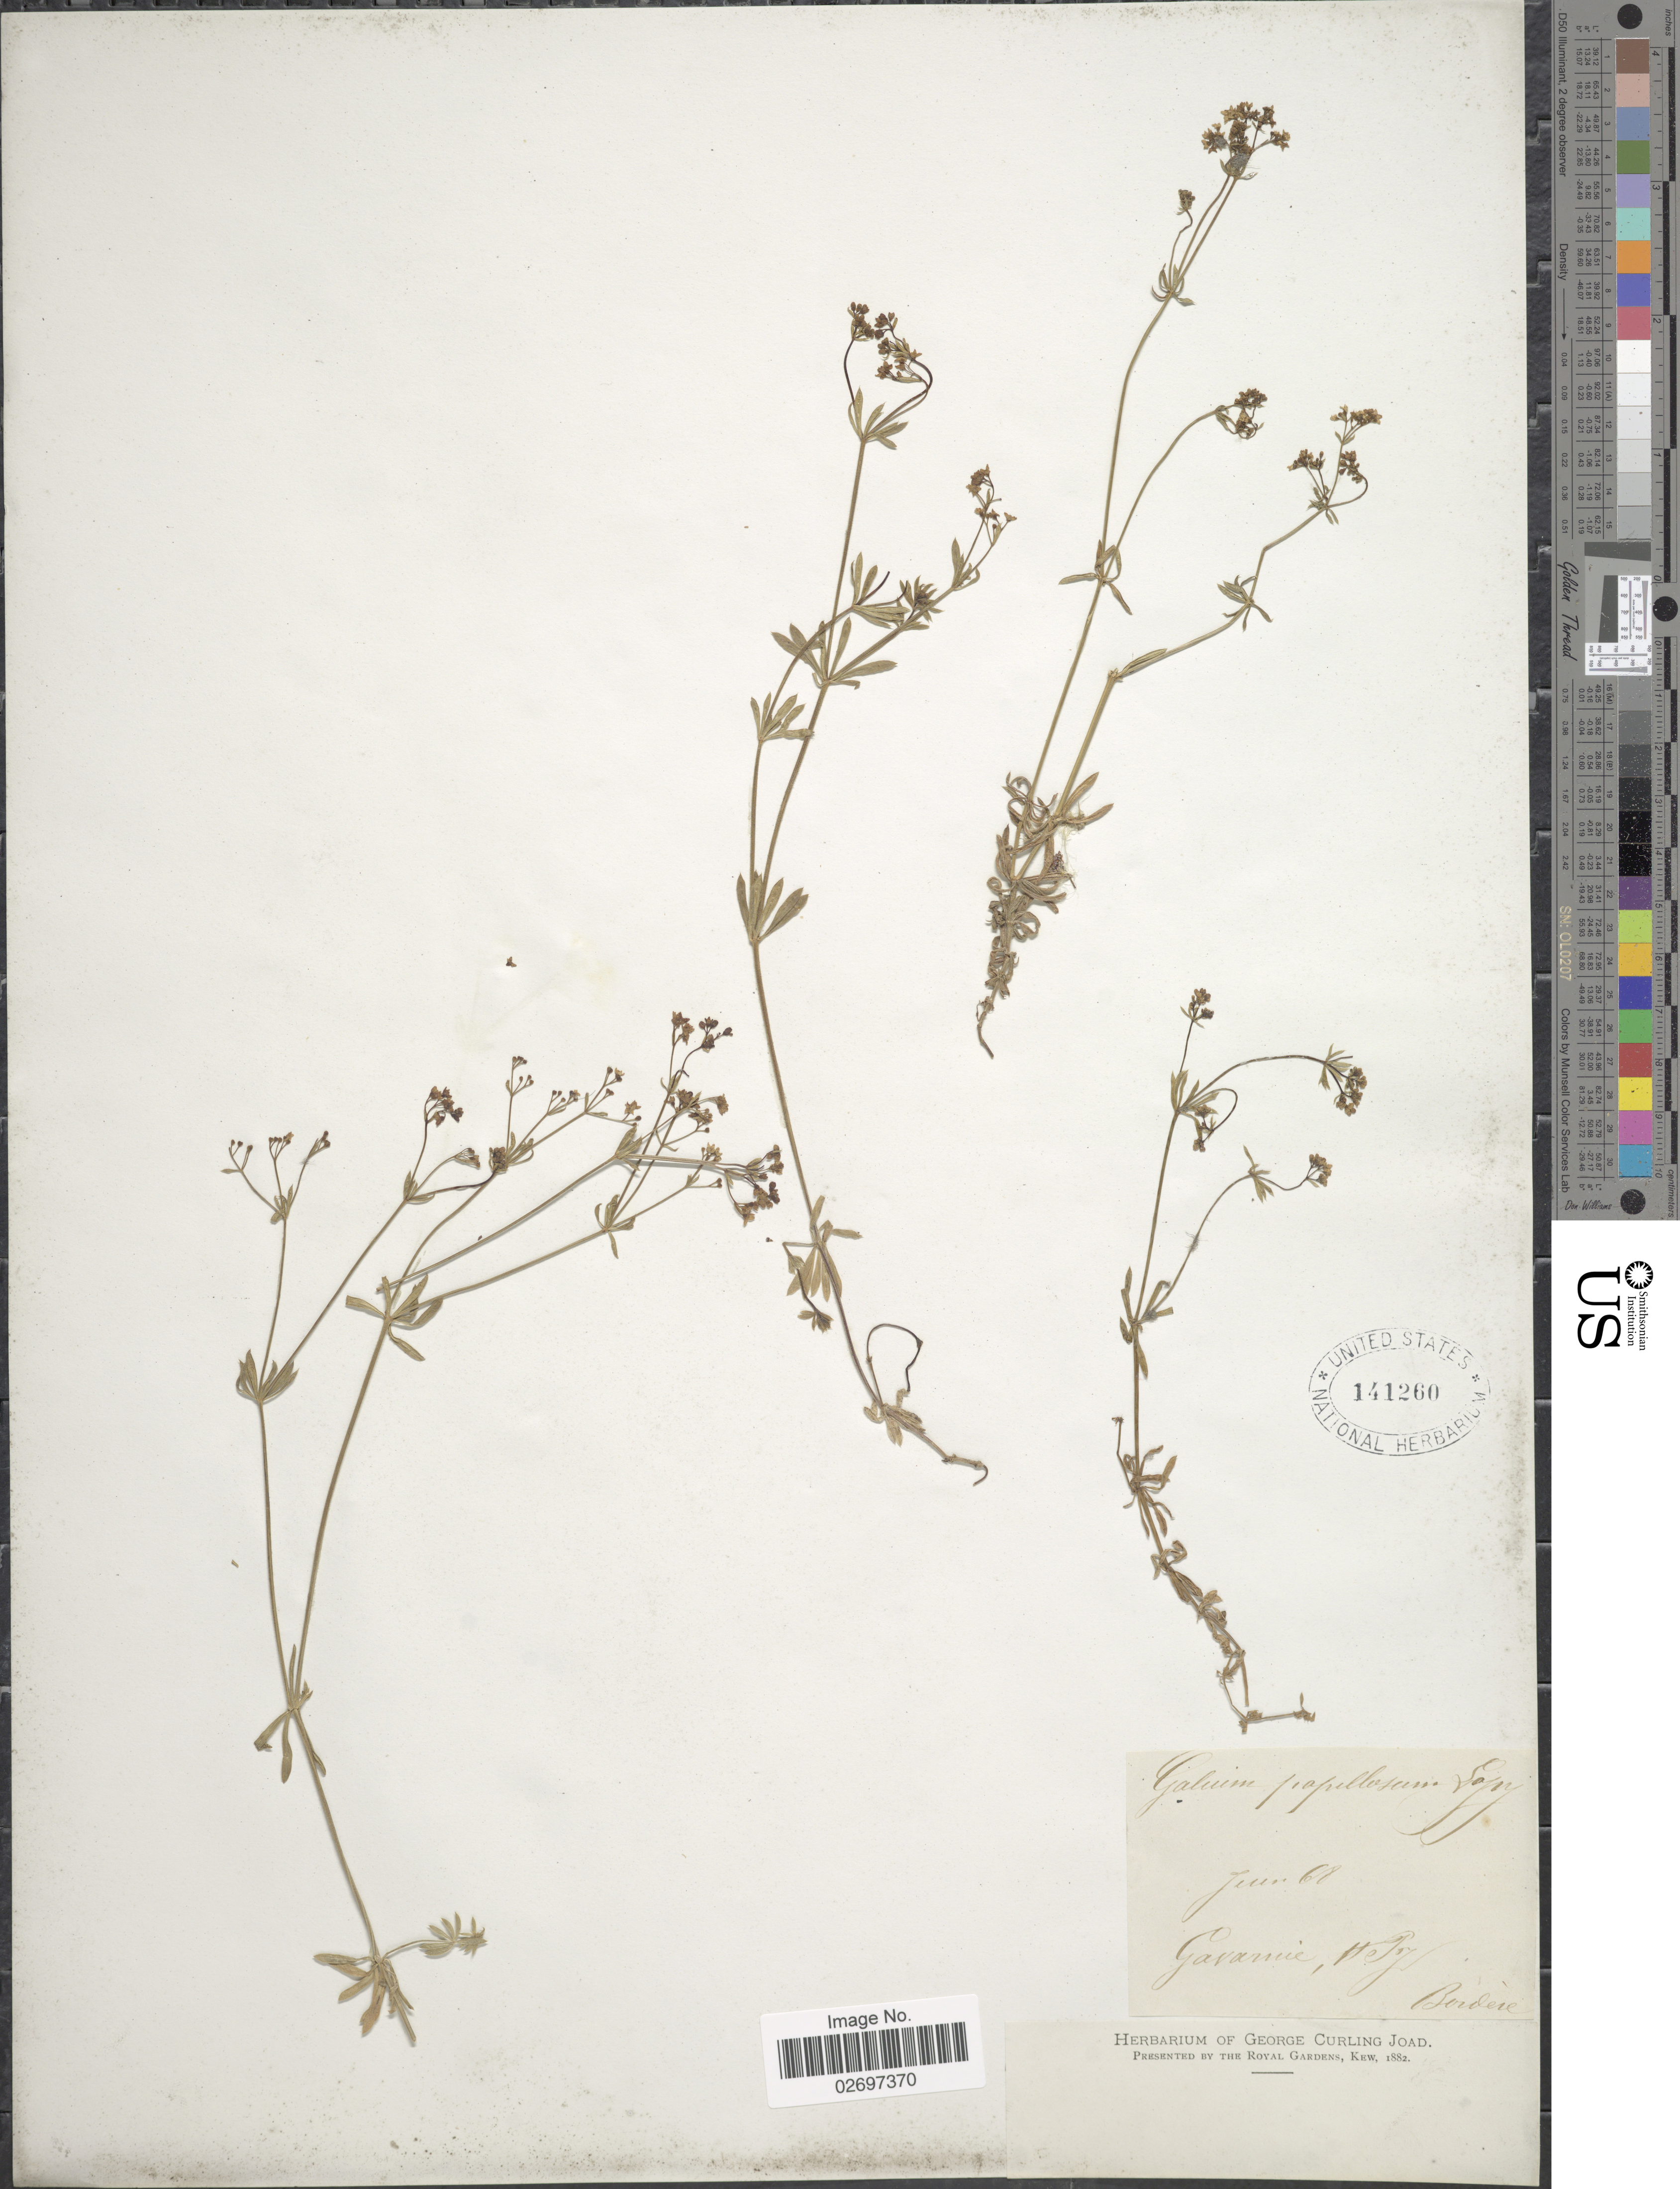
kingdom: Plantae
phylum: Tracheophyta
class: Magnoliopsida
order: Gentianales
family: Rubiaceae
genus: Galium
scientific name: Galium papillosum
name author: Lapeyr.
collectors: -. Bordère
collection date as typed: Transcribed d/m/y: /6/68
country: France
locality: Gavanne, H. Py.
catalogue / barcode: US 141260